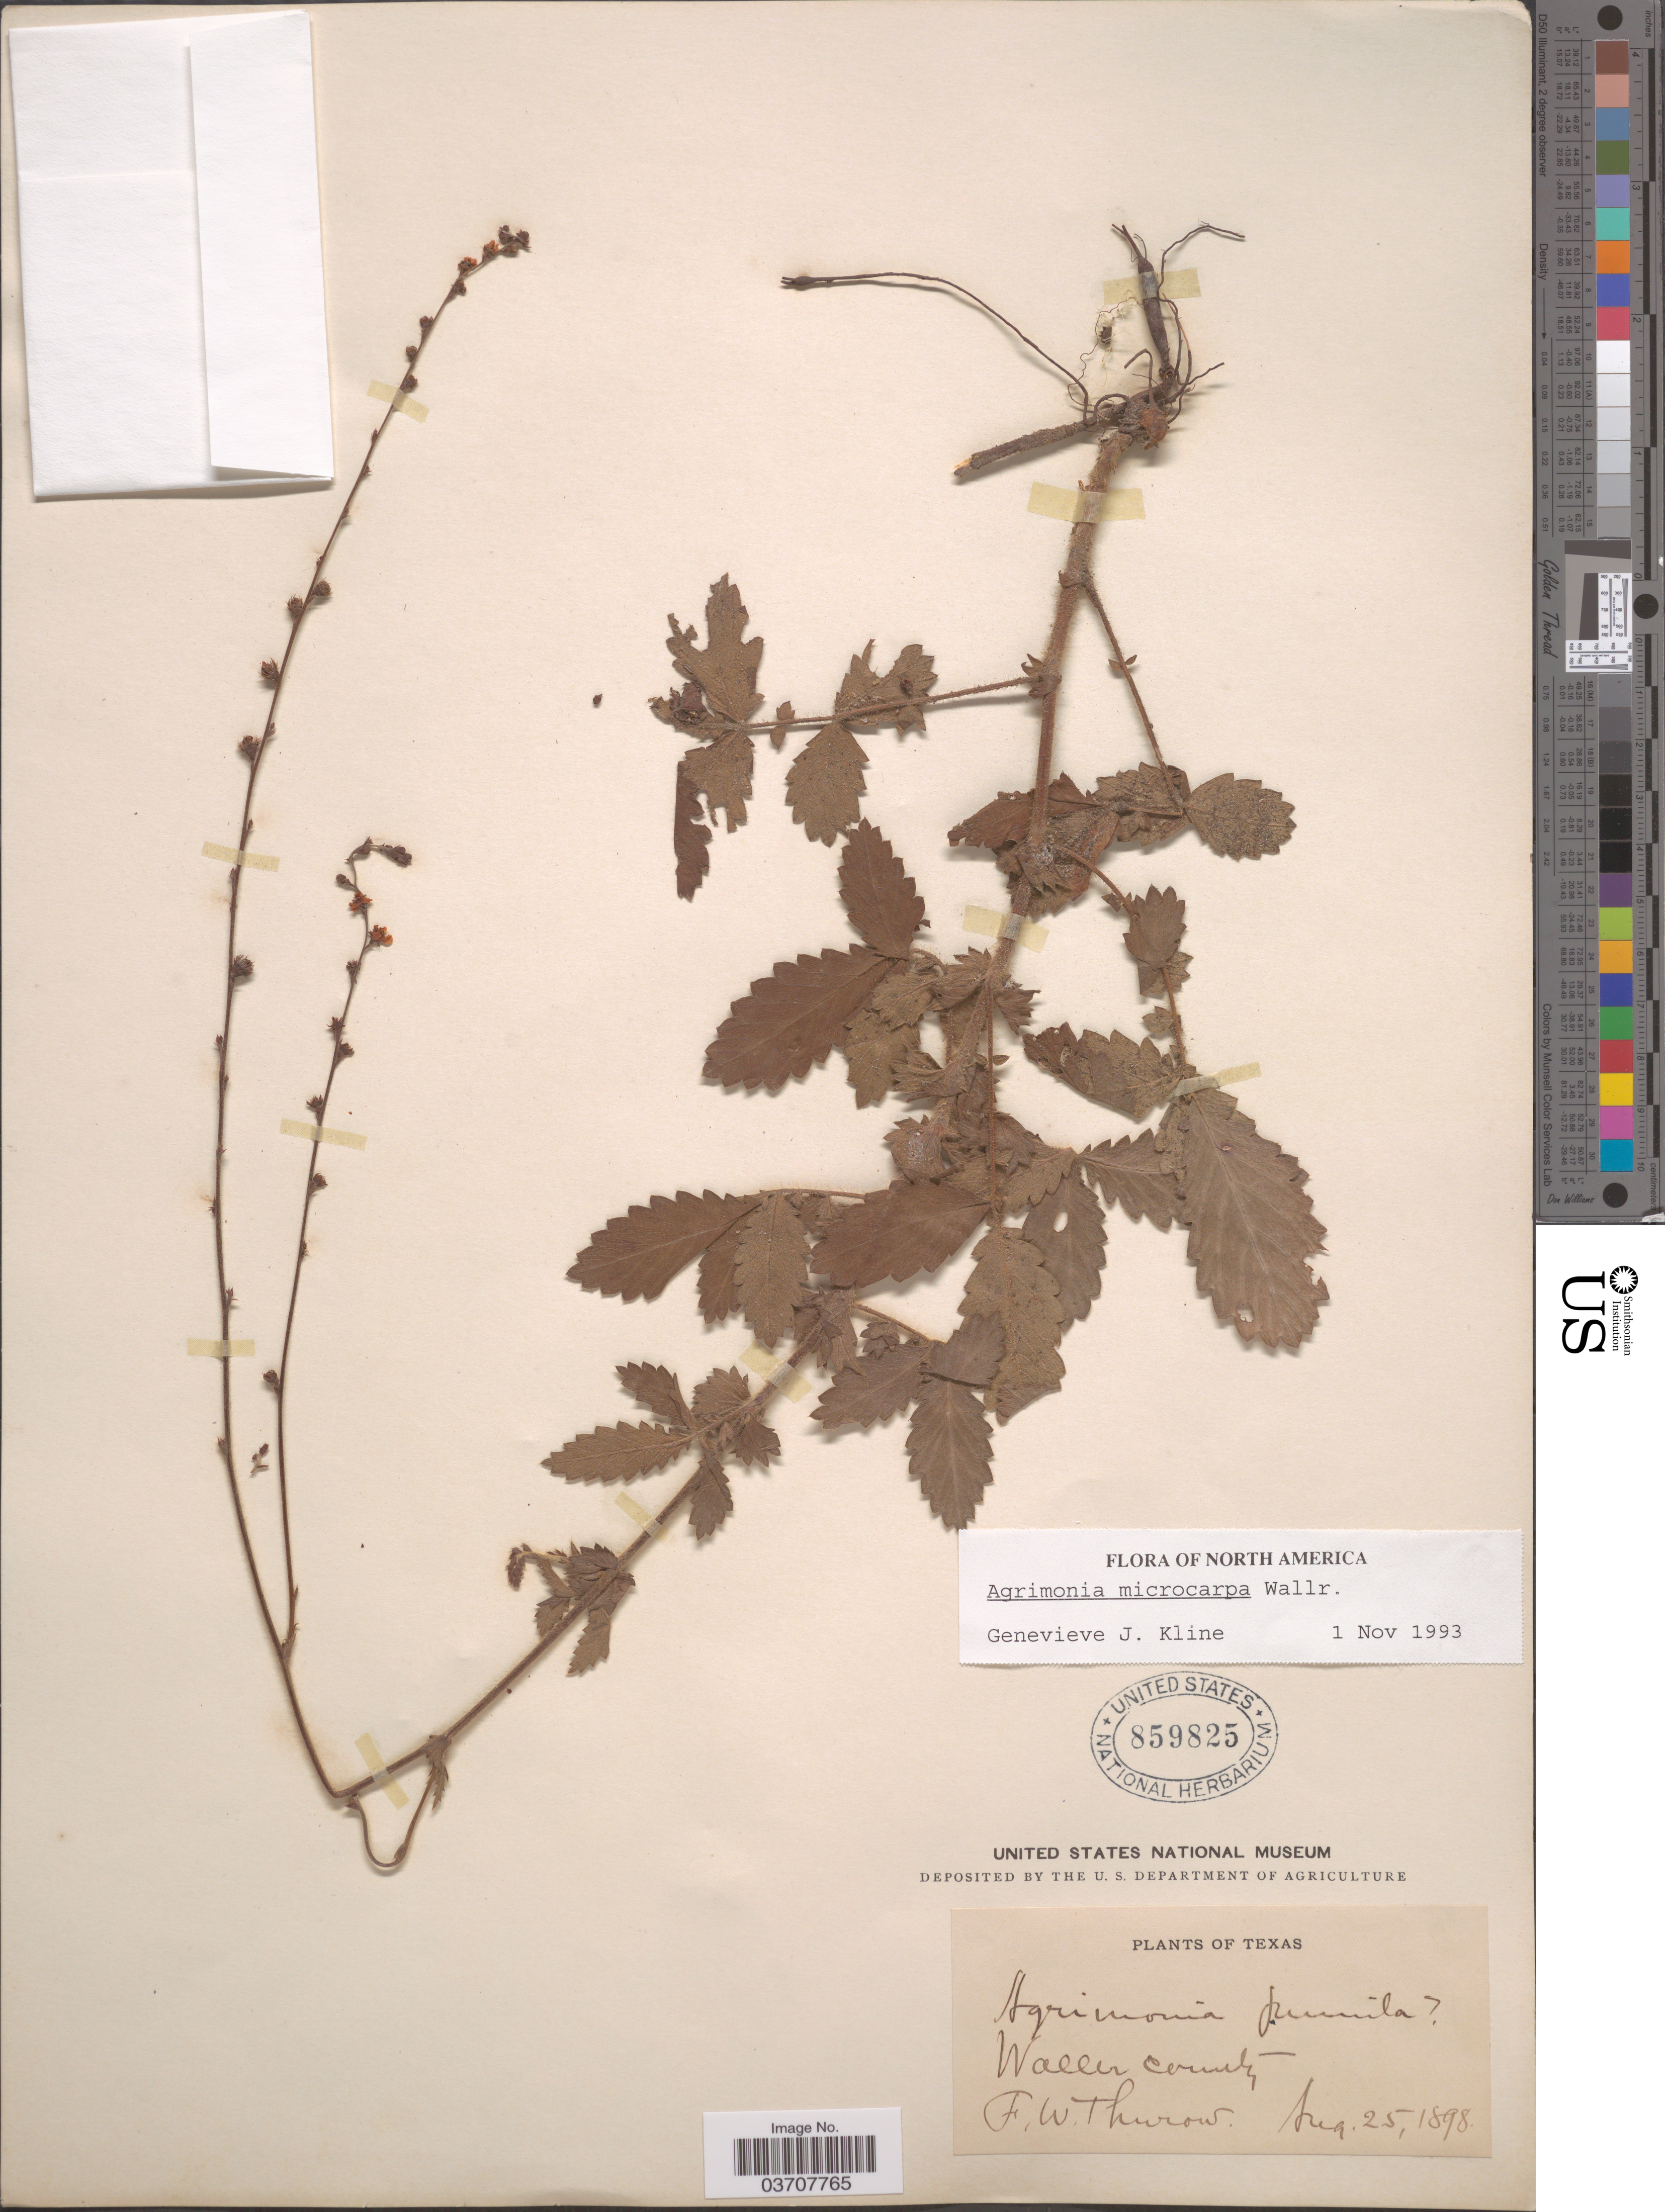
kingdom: Plantae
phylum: Tracheophyta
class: Magnoliopsida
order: Rosales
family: Rosaceae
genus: Agrimonia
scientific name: Agrimonia microcarpa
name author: Wallr.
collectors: F. W. Thurow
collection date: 1898-08-25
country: United States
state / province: Texas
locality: Waller County.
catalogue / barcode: US 859825